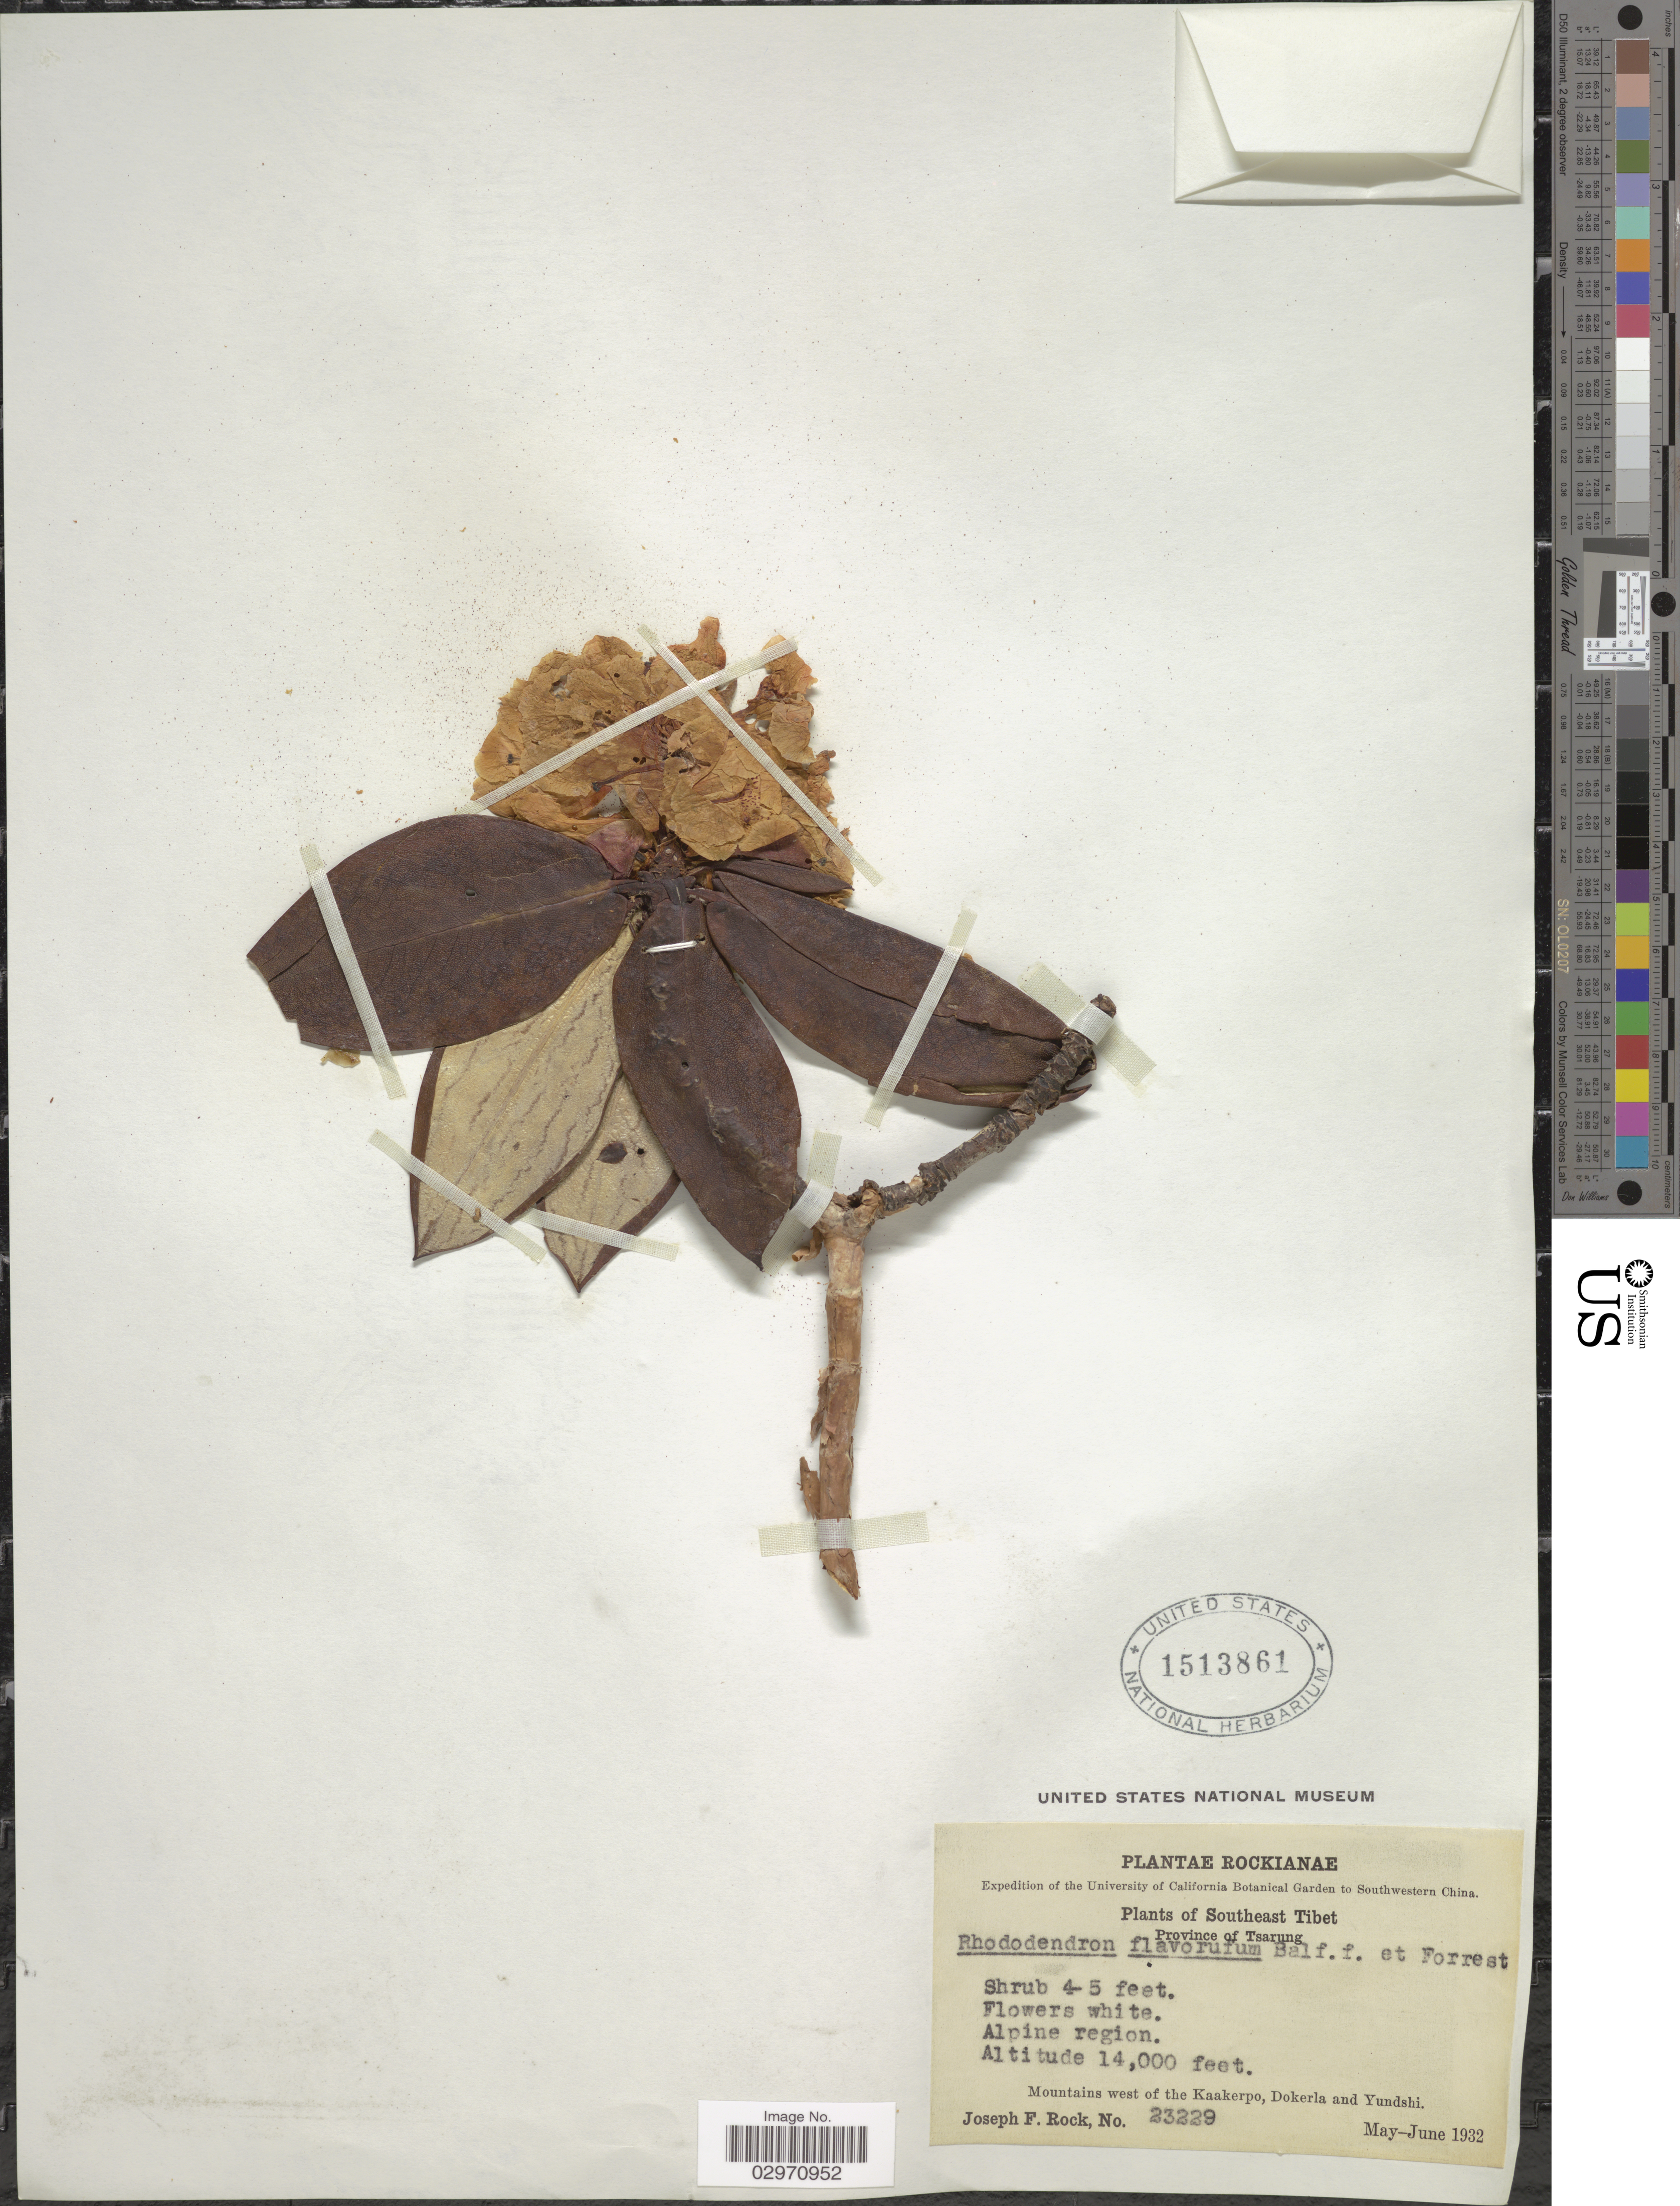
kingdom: Plantae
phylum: Tracheophyta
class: Magnoliopsida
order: Ericales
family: Ericaceae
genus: Rhododendron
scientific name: Rhododendron flavorufum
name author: Balf. f. & Forrest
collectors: J. F. Rock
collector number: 23229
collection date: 1932-05/1932-06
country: China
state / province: Xizang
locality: Southeast Tibet. Province of Tsarung. Mountains west of the Kaakerpo, Dokerla and Yundshi. Alpine region. Southwestern China.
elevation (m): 4267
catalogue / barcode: US 1513861